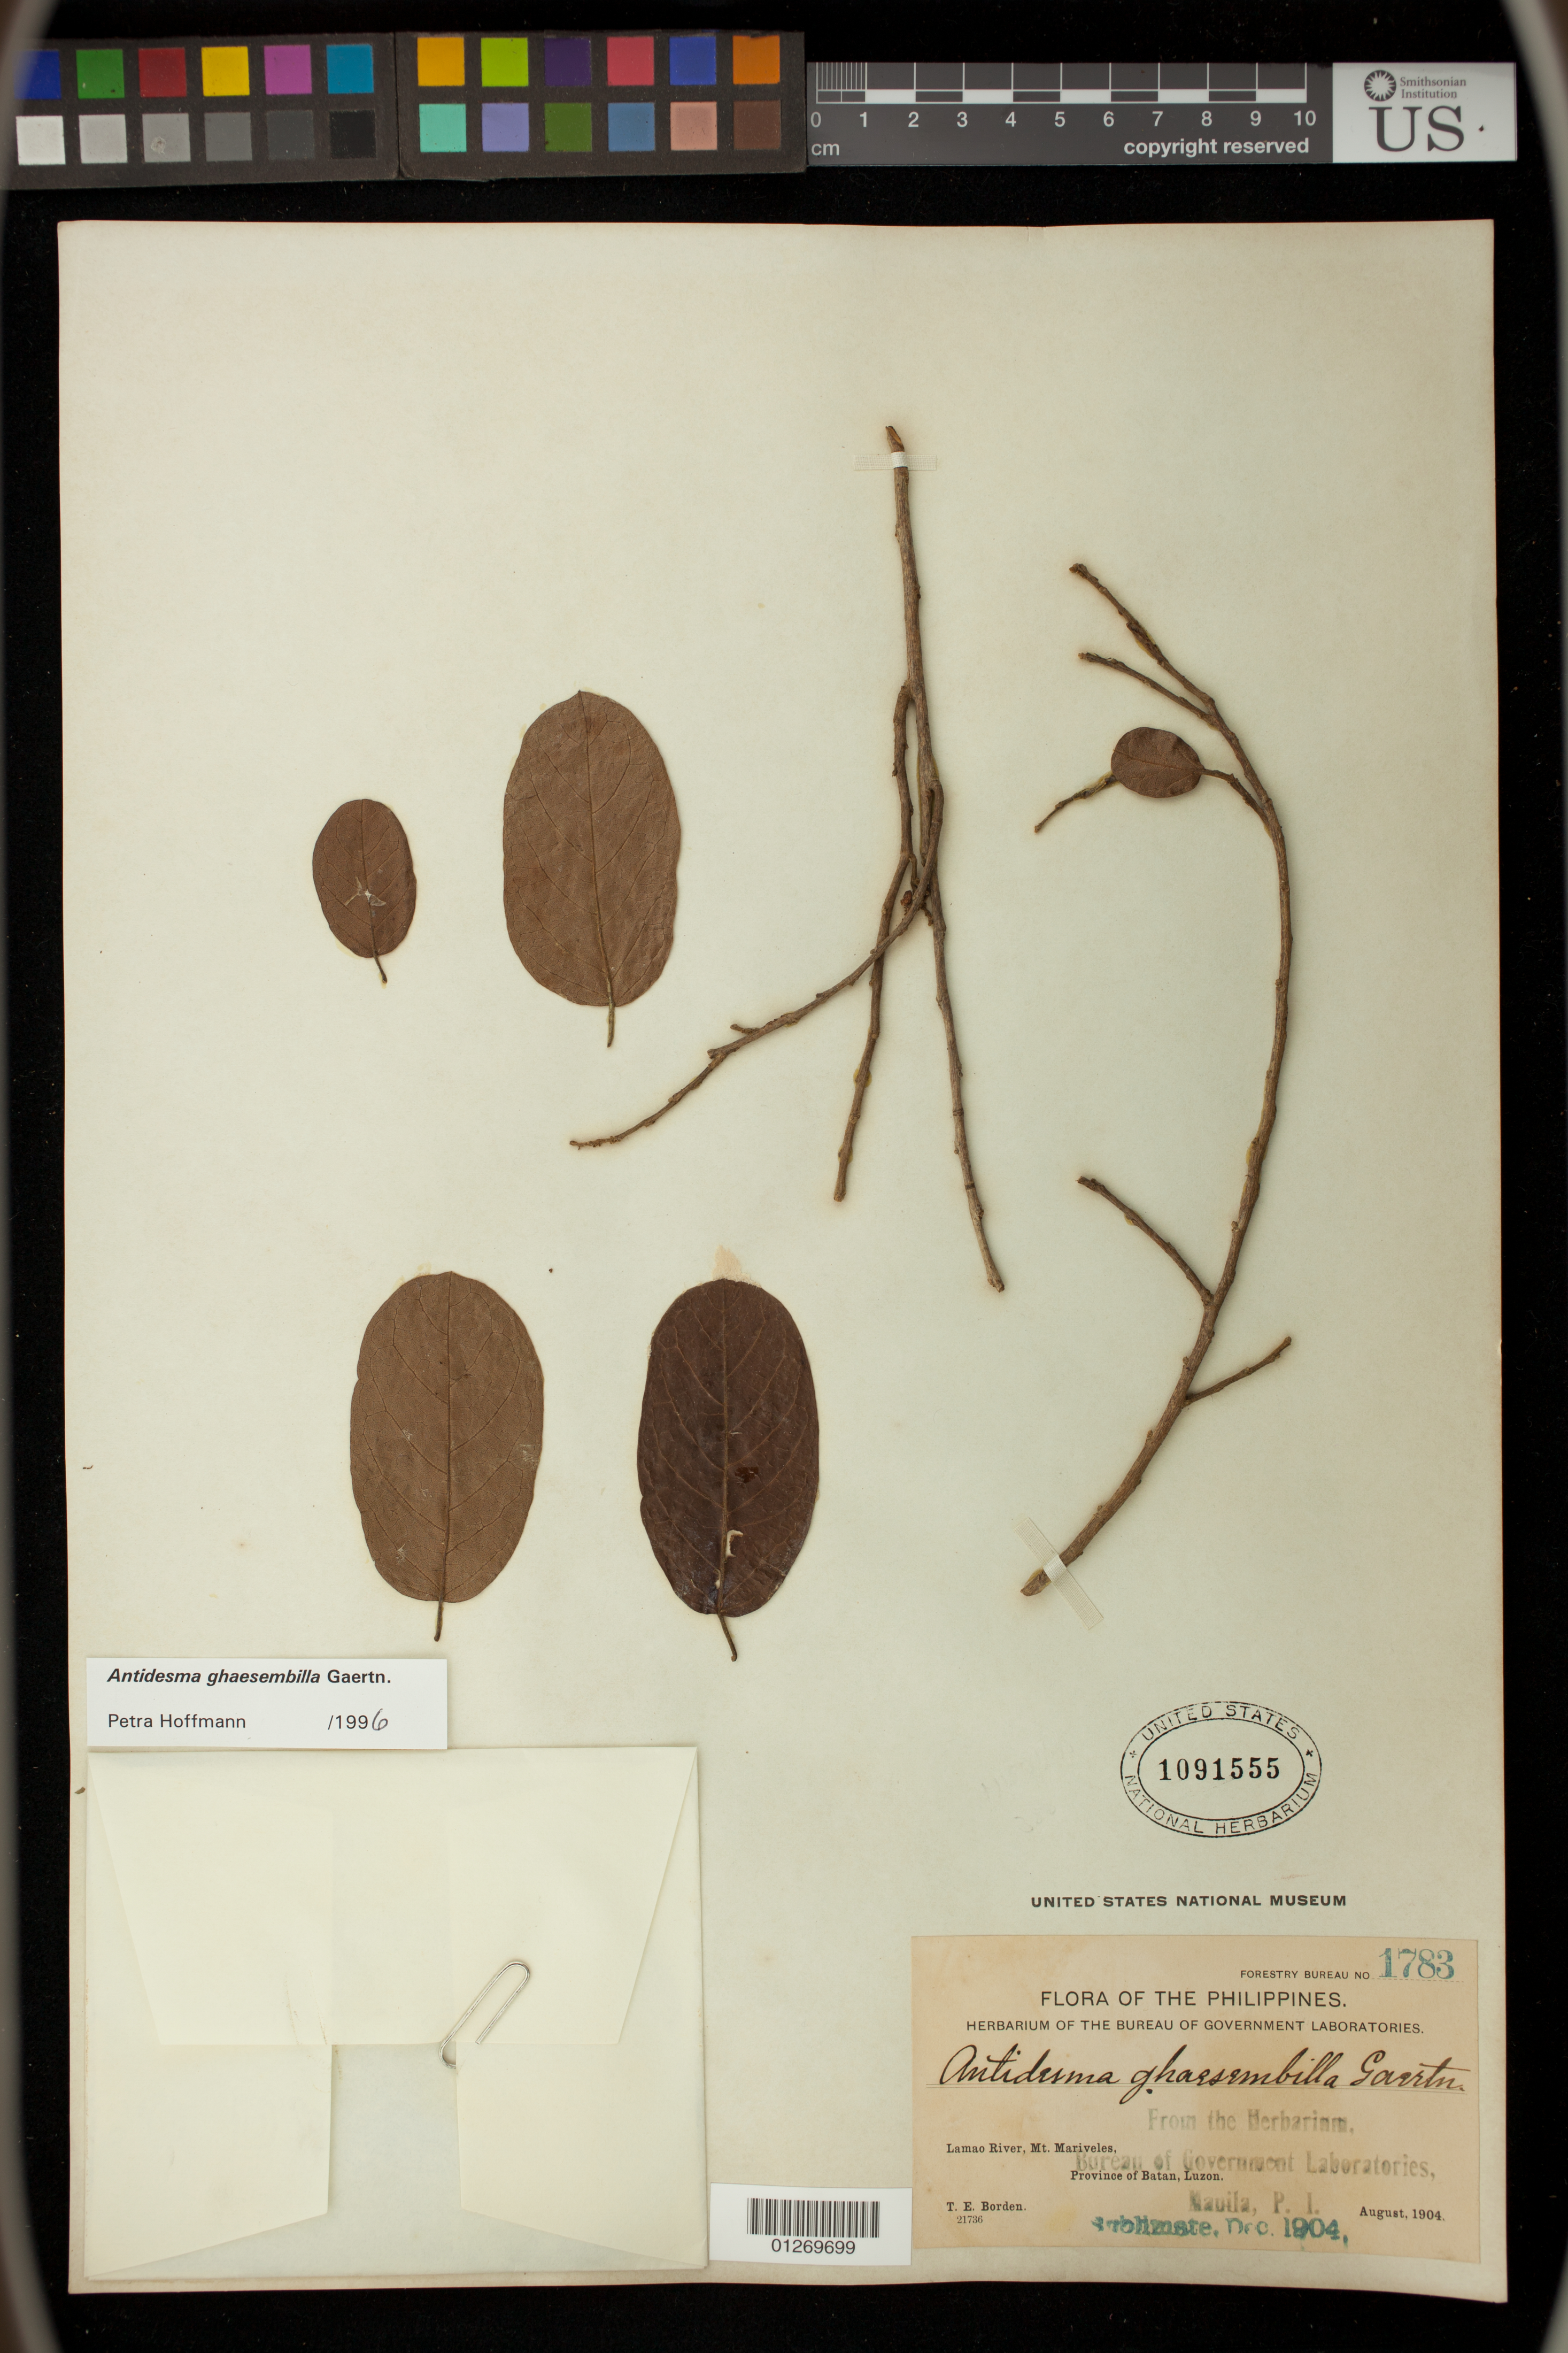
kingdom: Plantae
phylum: Tracheophyta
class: Magnoliopsida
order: Malpighiales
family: Phyllanthaceae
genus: Antidesma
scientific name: Antidesma ghaesembilla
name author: Gaertn.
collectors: T. E. Borden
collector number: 1783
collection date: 1904-08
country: Philippines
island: Luzon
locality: Lamao River, Mt. Mariveles, Province of Bataan, Luzon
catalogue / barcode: US 1091555